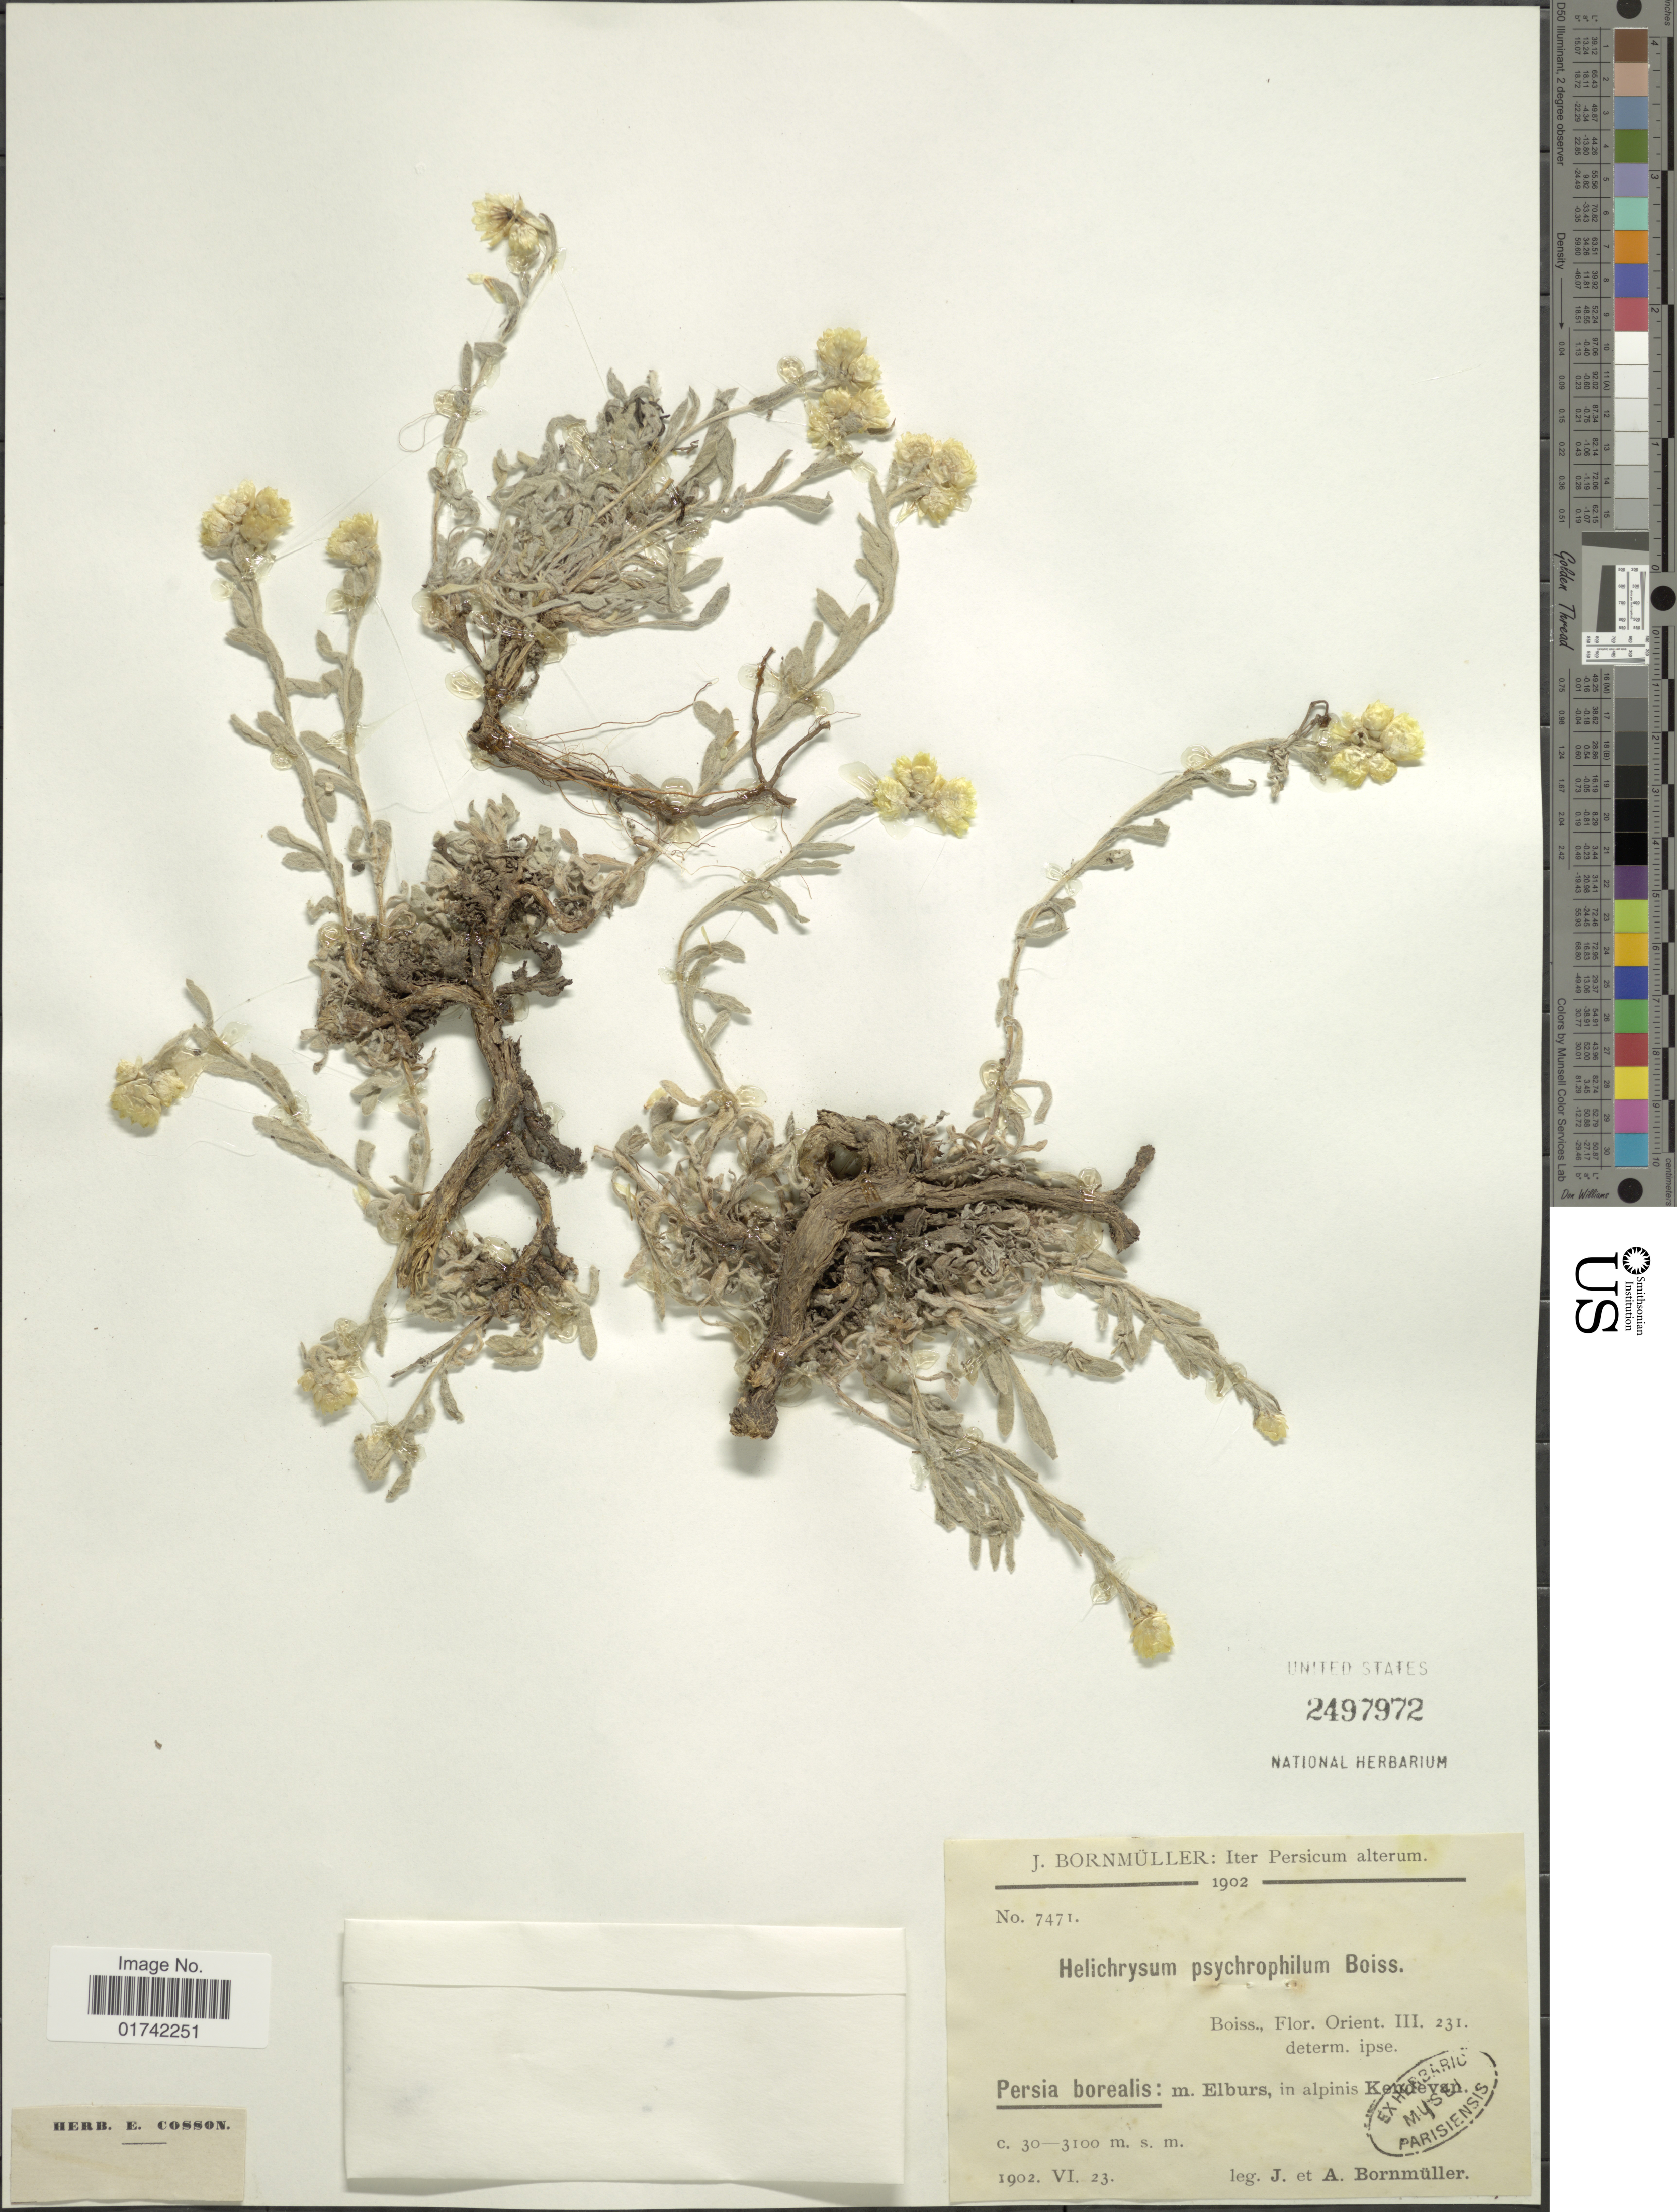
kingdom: Plantae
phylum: Tracheophyta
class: Magnoliopsida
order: Asterales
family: Asteraceae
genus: Helichrysum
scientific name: Helichrysum psychrophilum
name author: Boiss.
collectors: J. Bornmüller & A. Bornmüller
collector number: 7471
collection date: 1902-06-23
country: Iran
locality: Persia borealis: m. Elburs, in alpinis Kendeyan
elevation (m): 30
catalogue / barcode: US 2497972